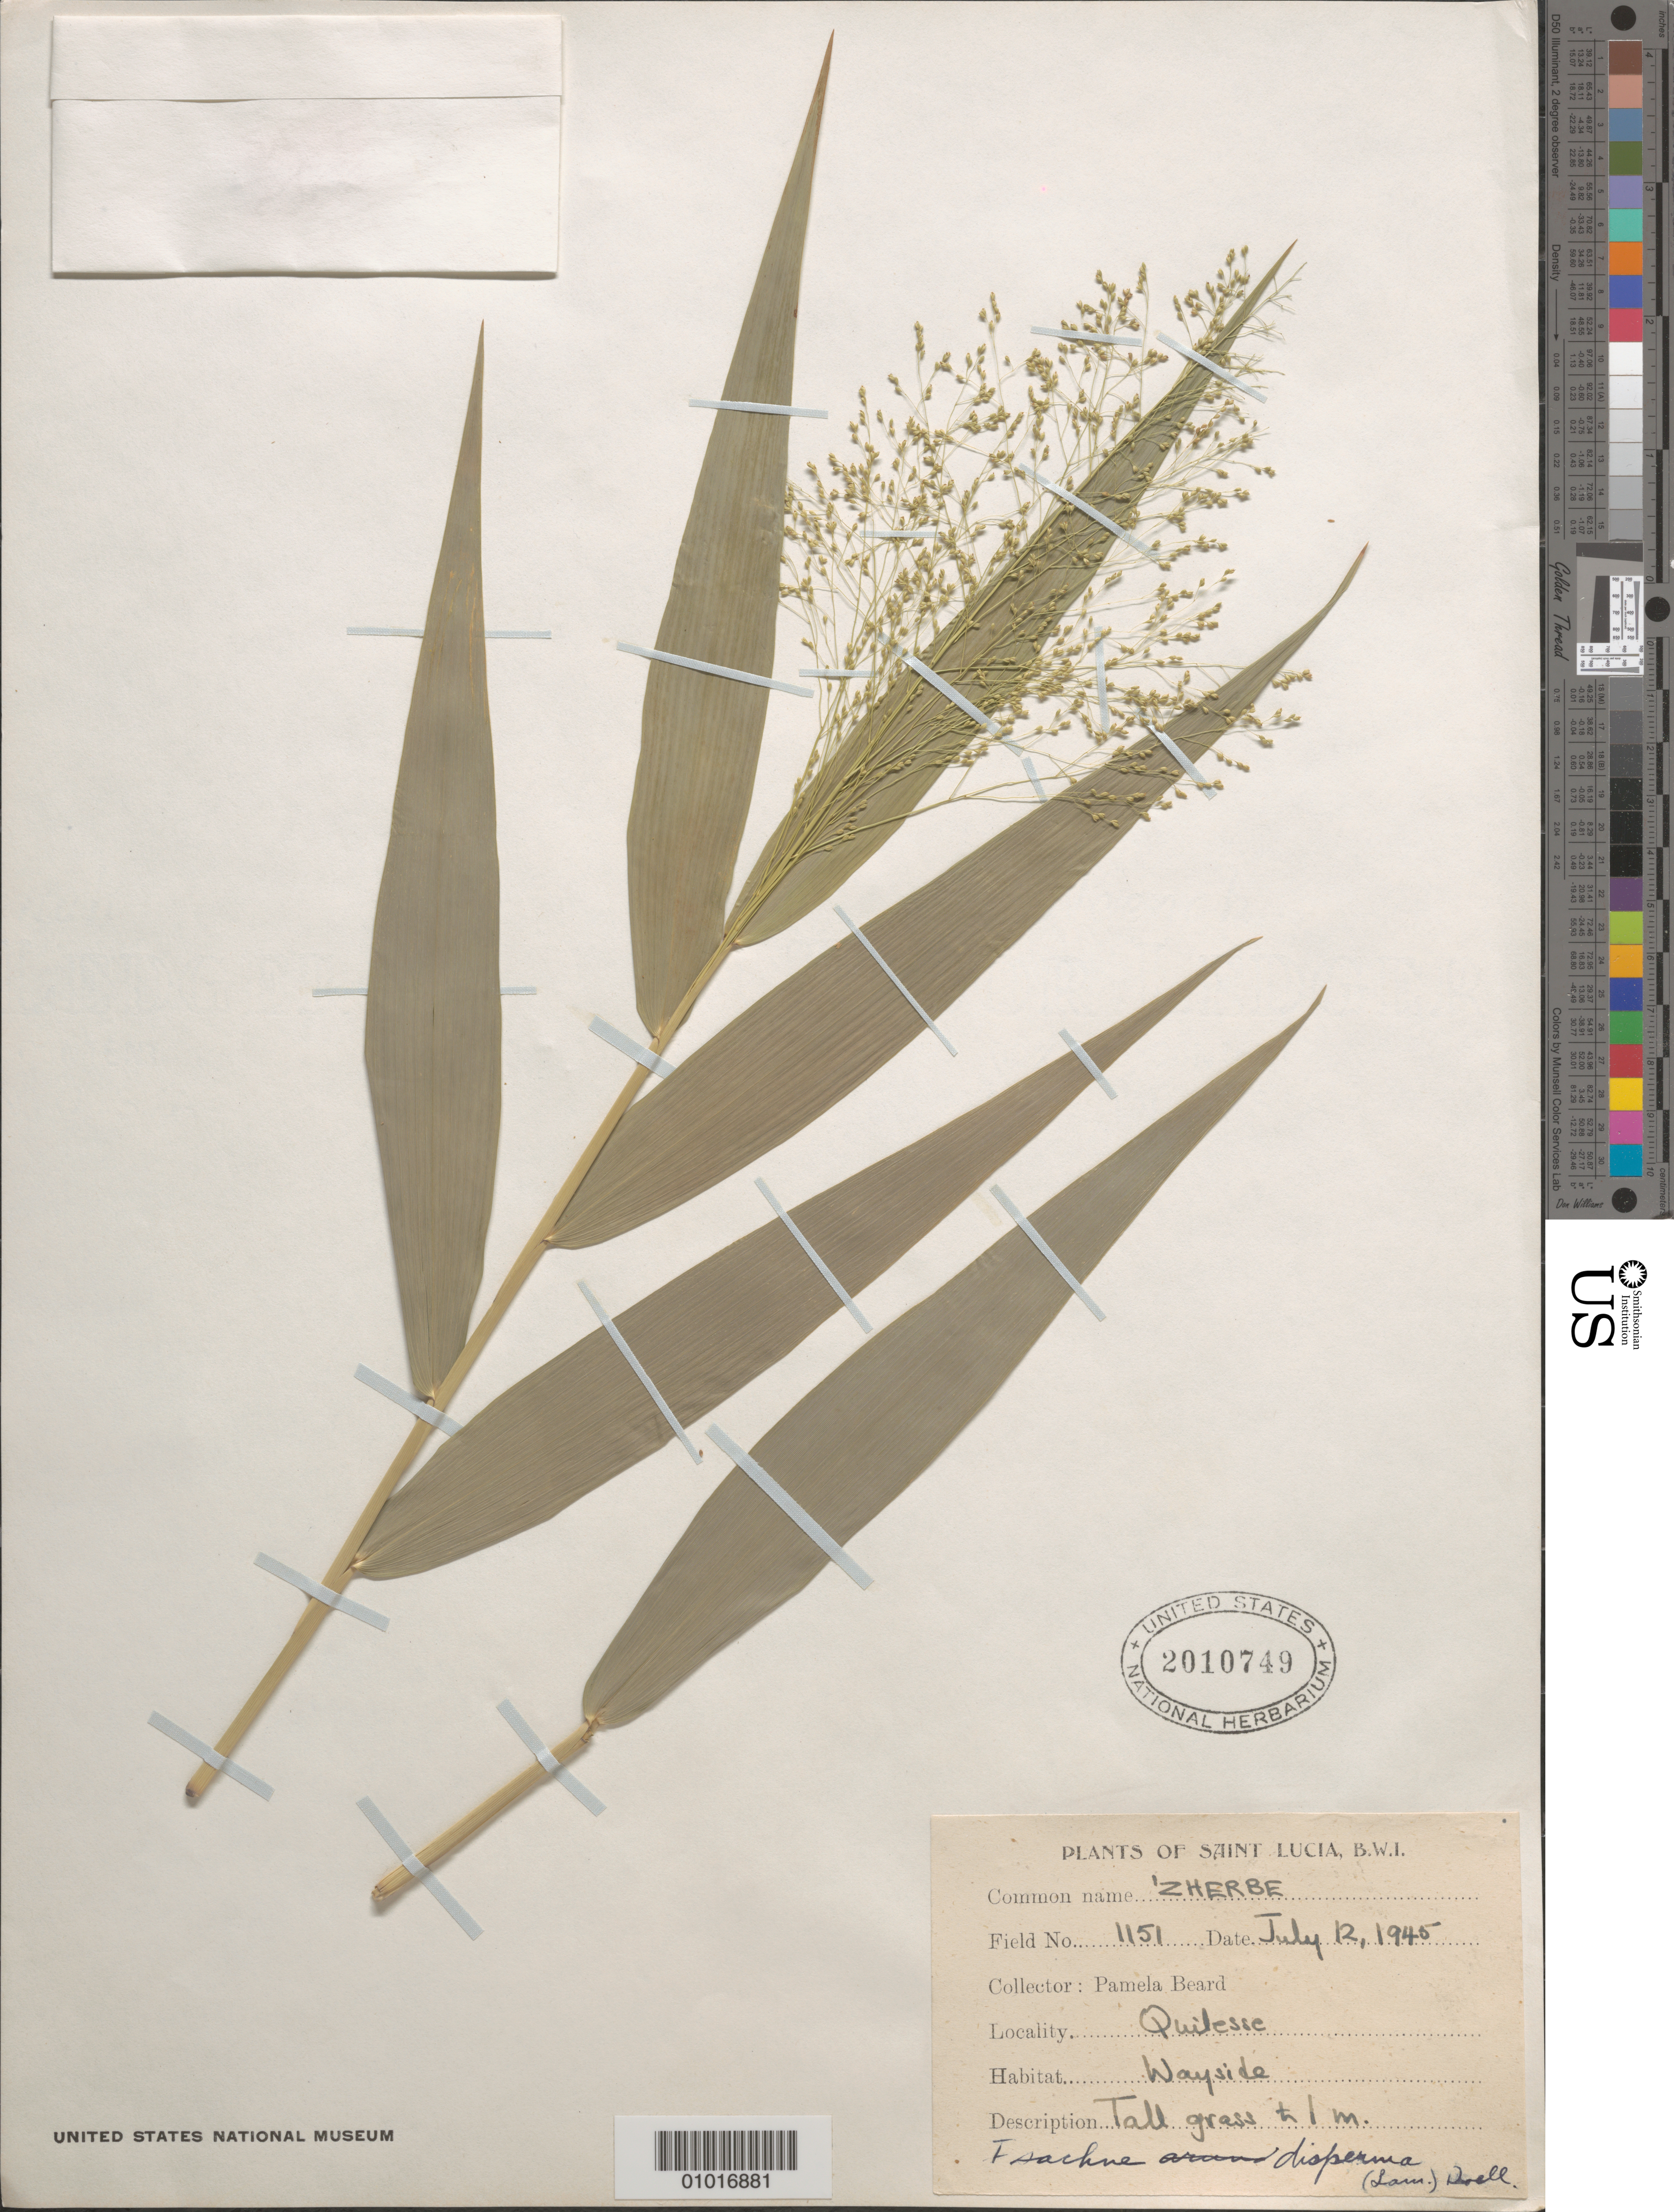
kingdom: Plantae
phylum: Tracheophyta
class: Liliopsida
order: Poales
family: Poaceae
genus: Isachne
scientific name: Isachne disperma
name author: (Lam.) Döll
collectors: P. Beard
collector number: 1151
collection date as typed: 12 Jul 1945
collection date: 1945-07-12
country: St. Lucia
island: St. Lucia I.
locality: Quidesse, Wayside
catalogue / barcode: US 2010749